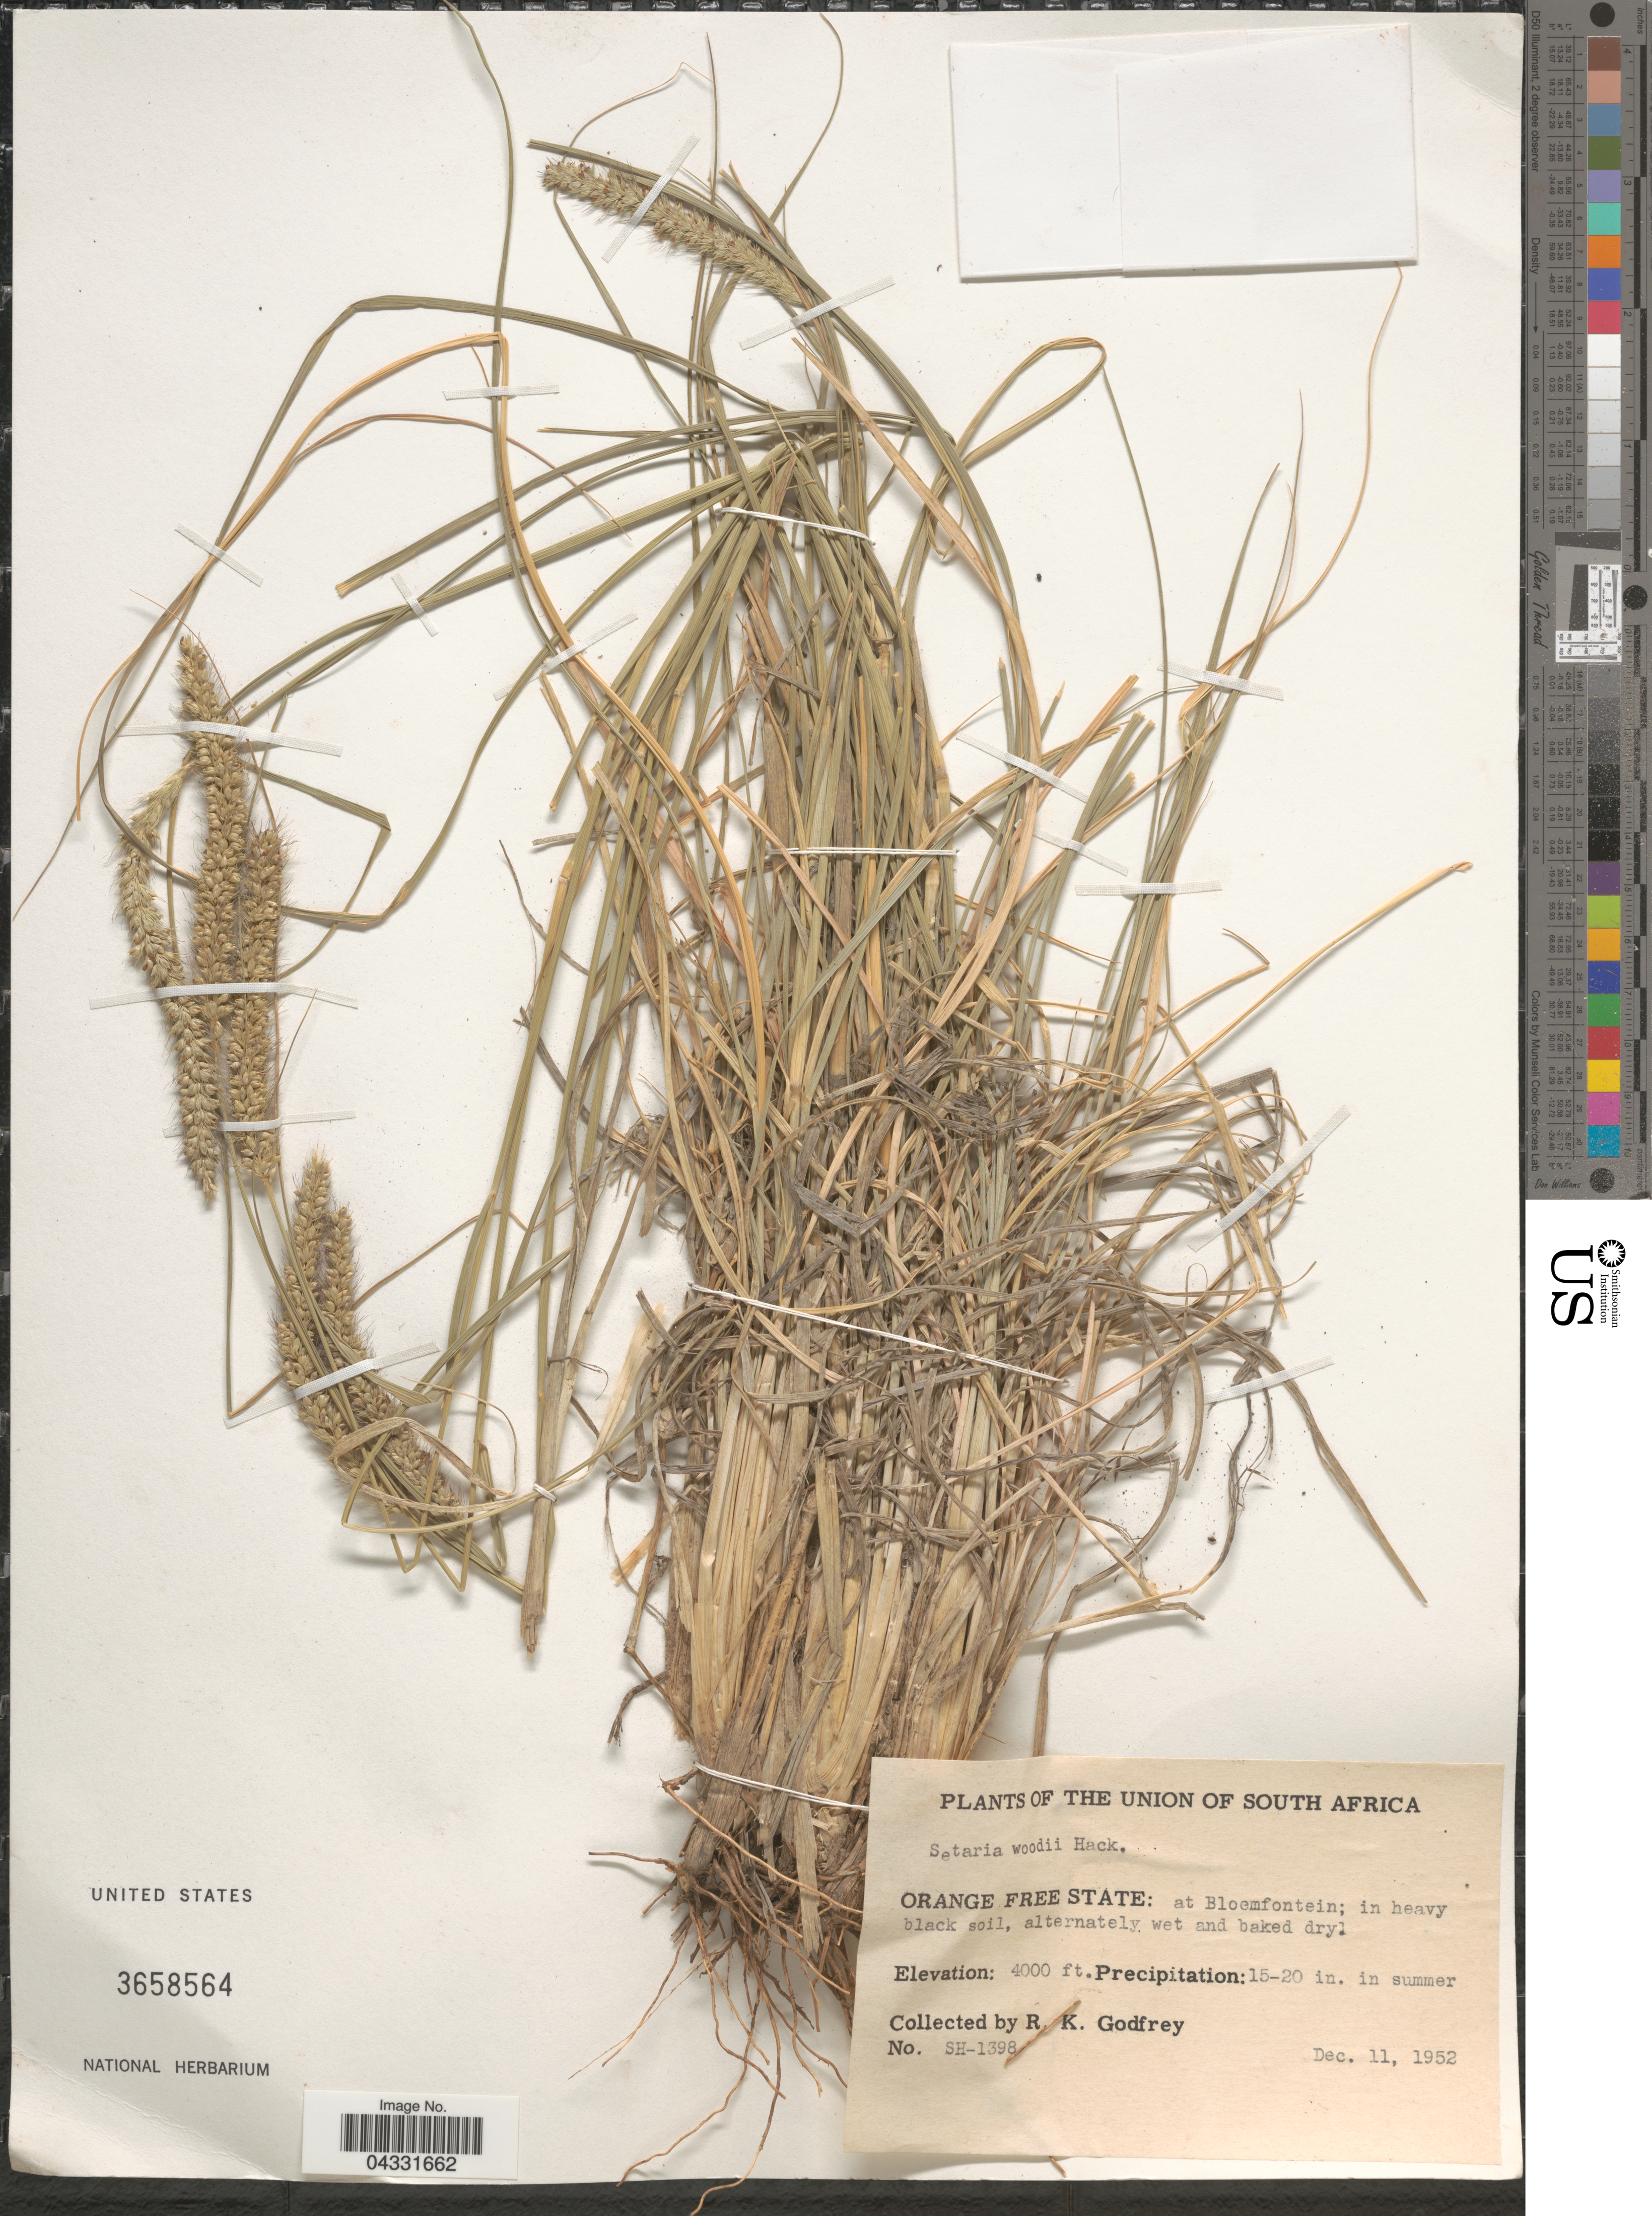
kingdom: Plantae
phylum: Tracheophyta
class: Liliopsida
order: Poales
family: Poaceae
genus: Setaria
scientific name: Setaria nigrirostris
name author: (Nees) Durand & Schinz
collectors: R. K. Godfrey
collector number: SH-1398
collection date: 1952-12-11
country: South Africa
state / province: Free State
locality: The Union of South Africa. Orange Free State: at Bloemfontein.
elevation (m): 1219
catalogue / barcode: US 3658564